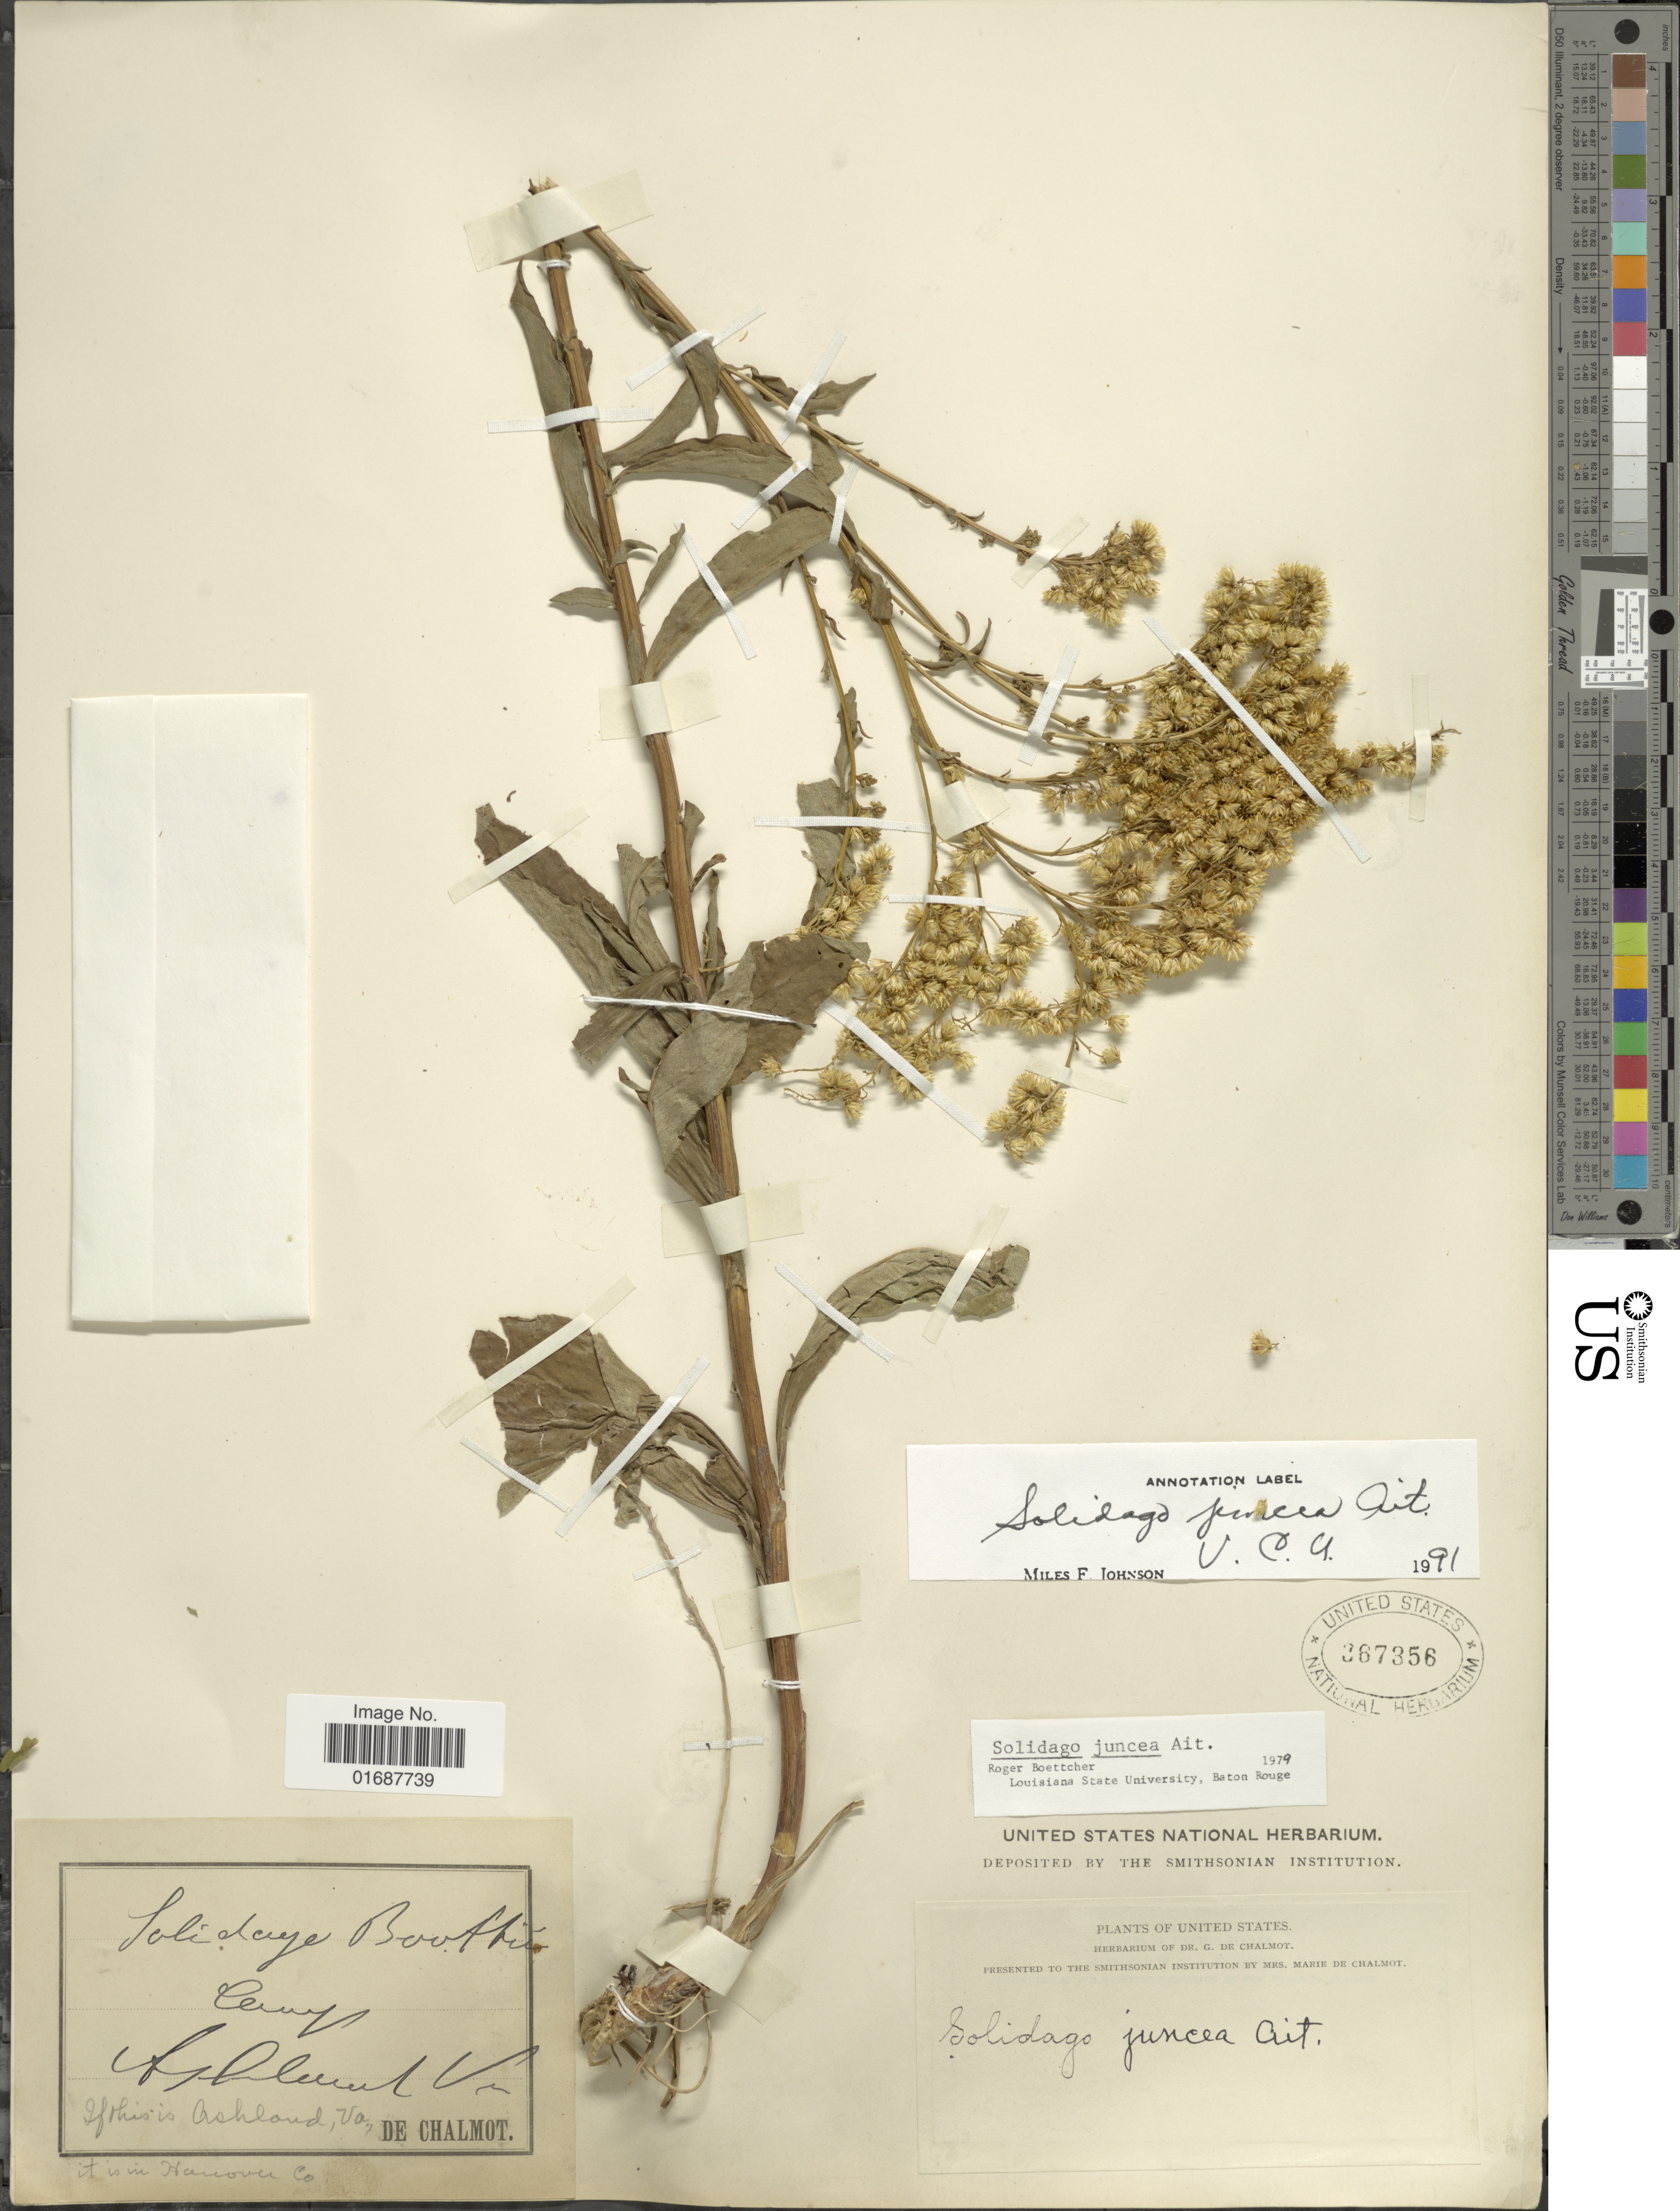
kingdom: Plantae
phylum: Tracheophyta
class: Magnoliopsida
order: Asterales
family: Asteraceae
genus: Solidago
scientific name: Solidago juncea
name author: Aiton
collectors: G. de Chalmot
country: United States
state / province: Virginia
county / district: Hanover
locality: Hanover Co. Ashland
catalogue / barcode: US 367356